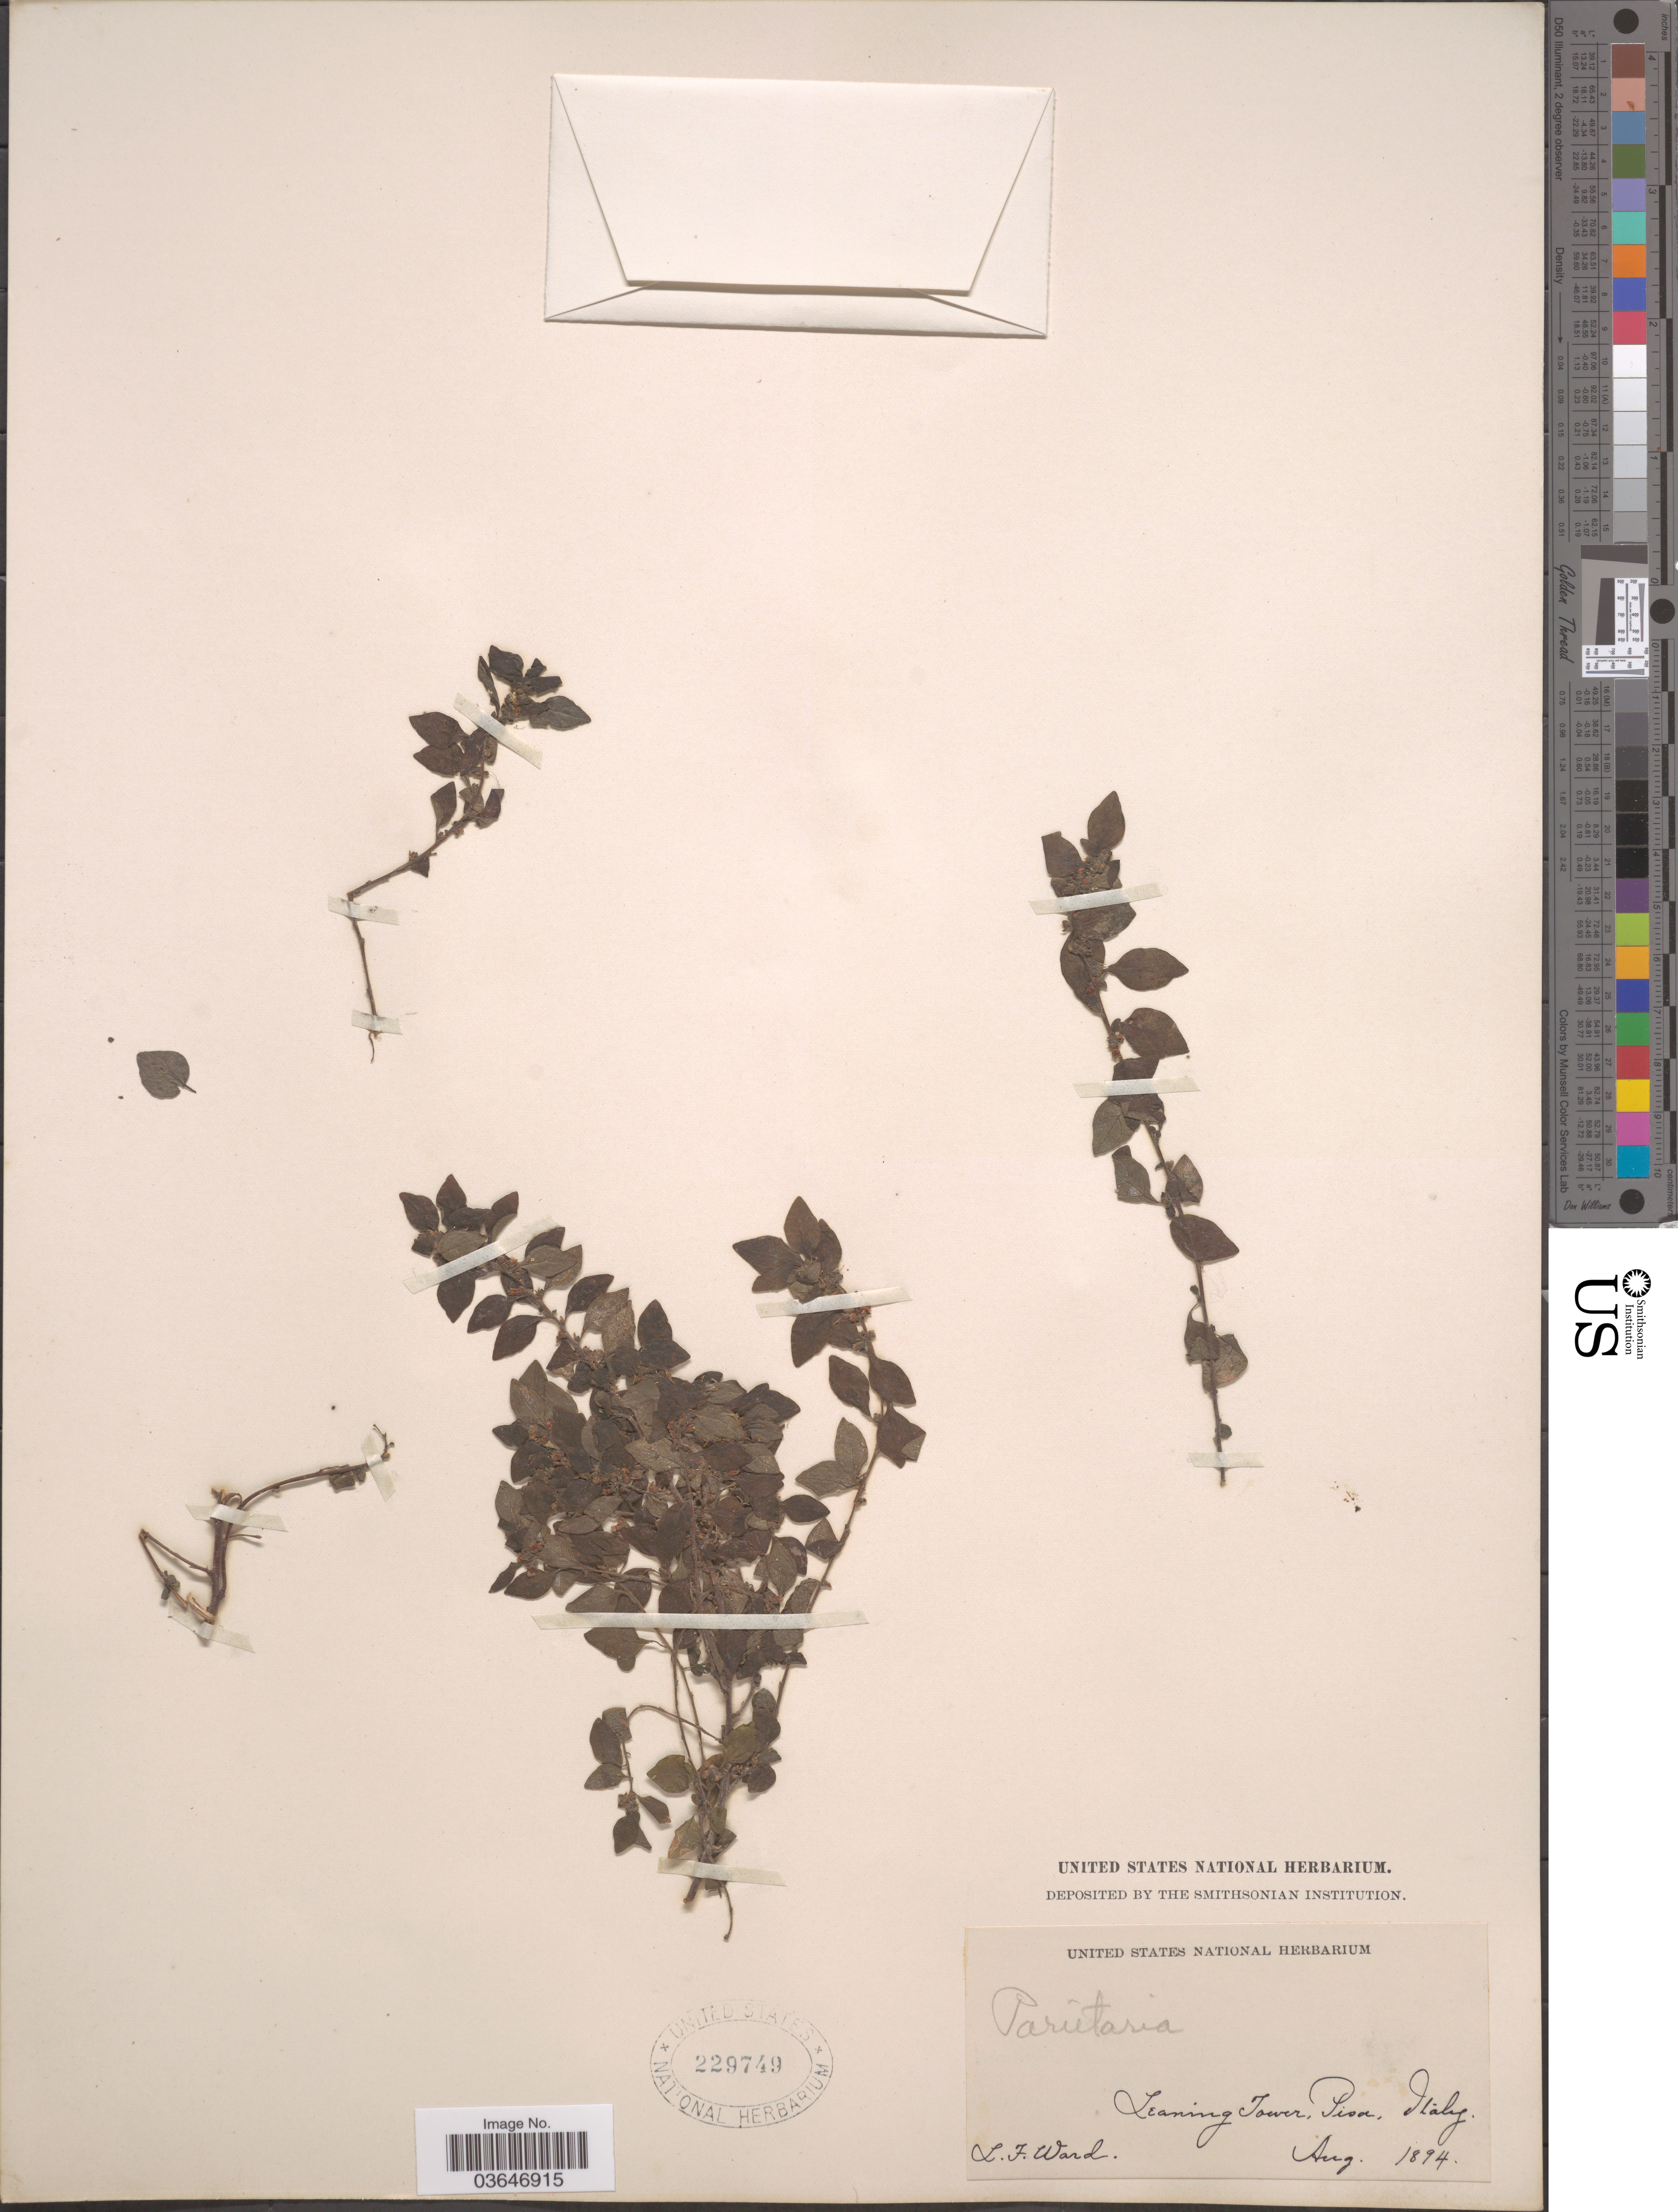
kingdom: Plantae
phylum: Tracheophyta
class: Magnoliopsida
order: Rosales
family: Urticaceae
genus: Parietaria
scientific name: Parietaria sp.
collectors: L. Ward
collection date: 1894-08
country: Italy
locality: Leaning Tower, Pisa.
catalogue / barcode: US 229749